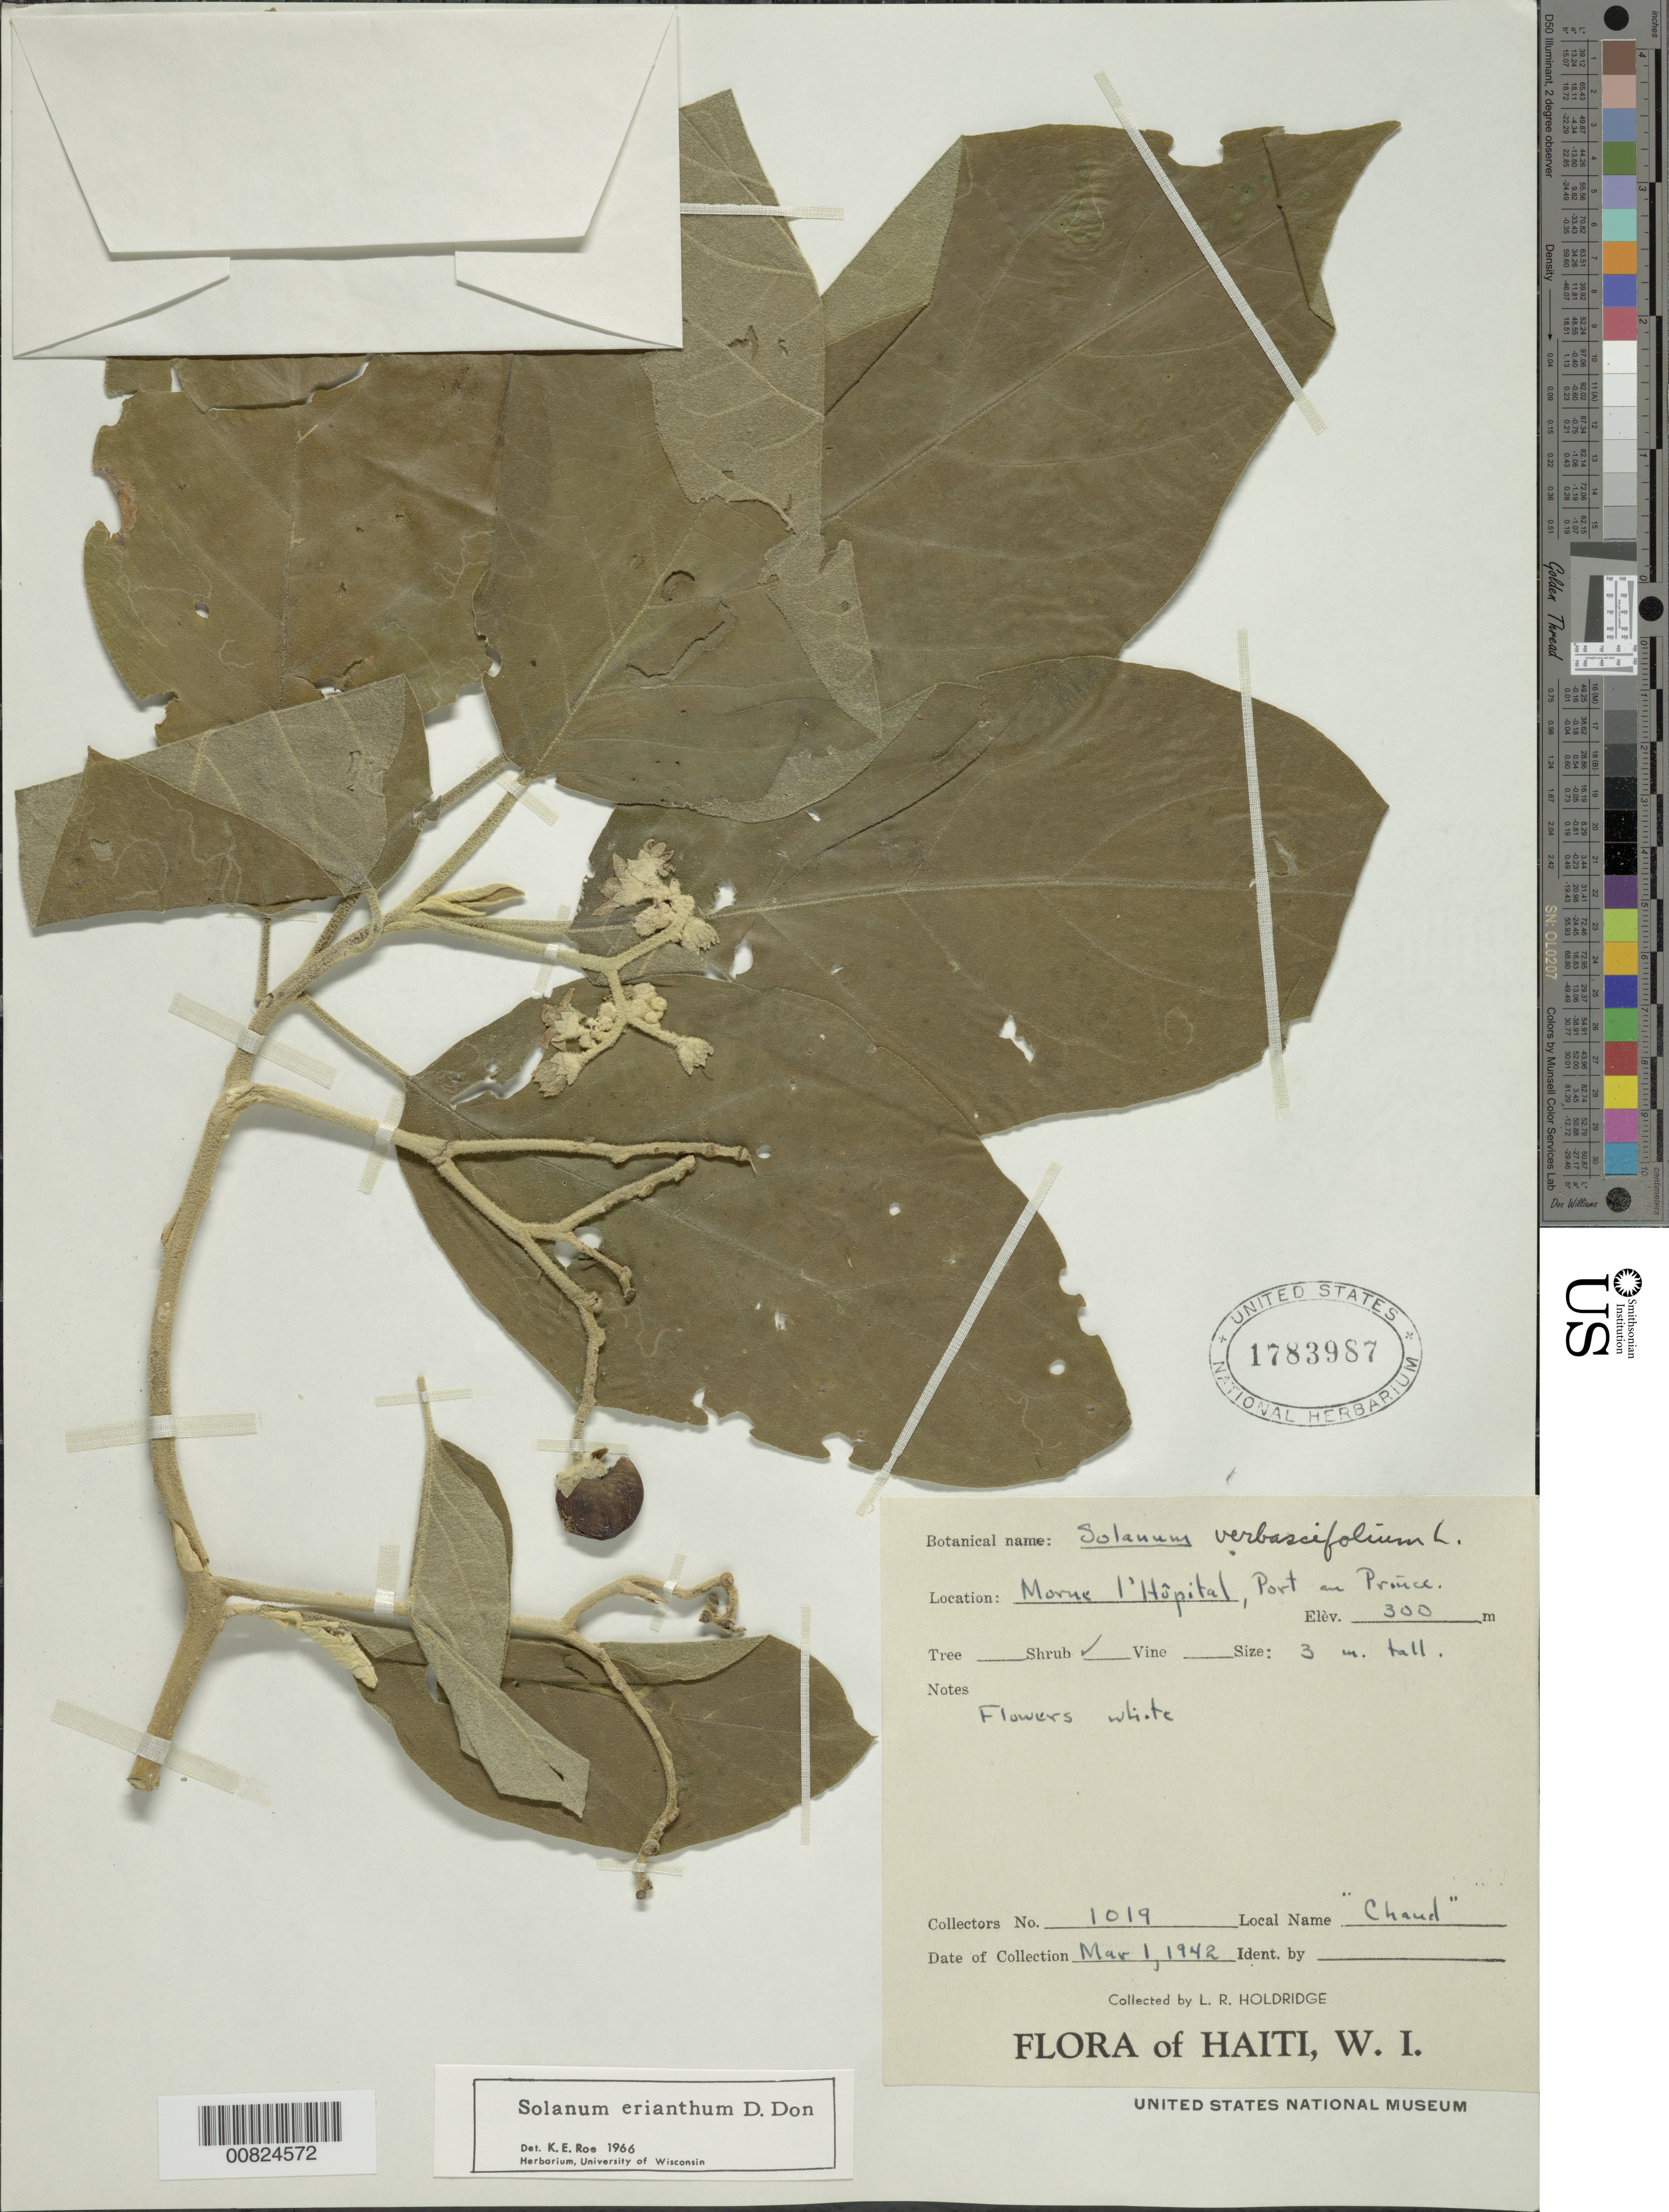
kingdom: Plantae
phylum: Tracheophyta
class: Magnoliopsida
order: Solanales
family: Solanaceae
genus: Solanum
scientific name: Solanum erianthum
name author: D. Don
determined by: Roe, K. E.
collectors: L. Holdridge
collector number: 1019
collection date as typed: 01 Mar 1942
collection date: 1942-03-01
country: Haiti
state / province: Ouest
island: Hispaniola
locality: Morne l'Hôpital, Port-au-Prince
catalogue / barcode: US 1783987